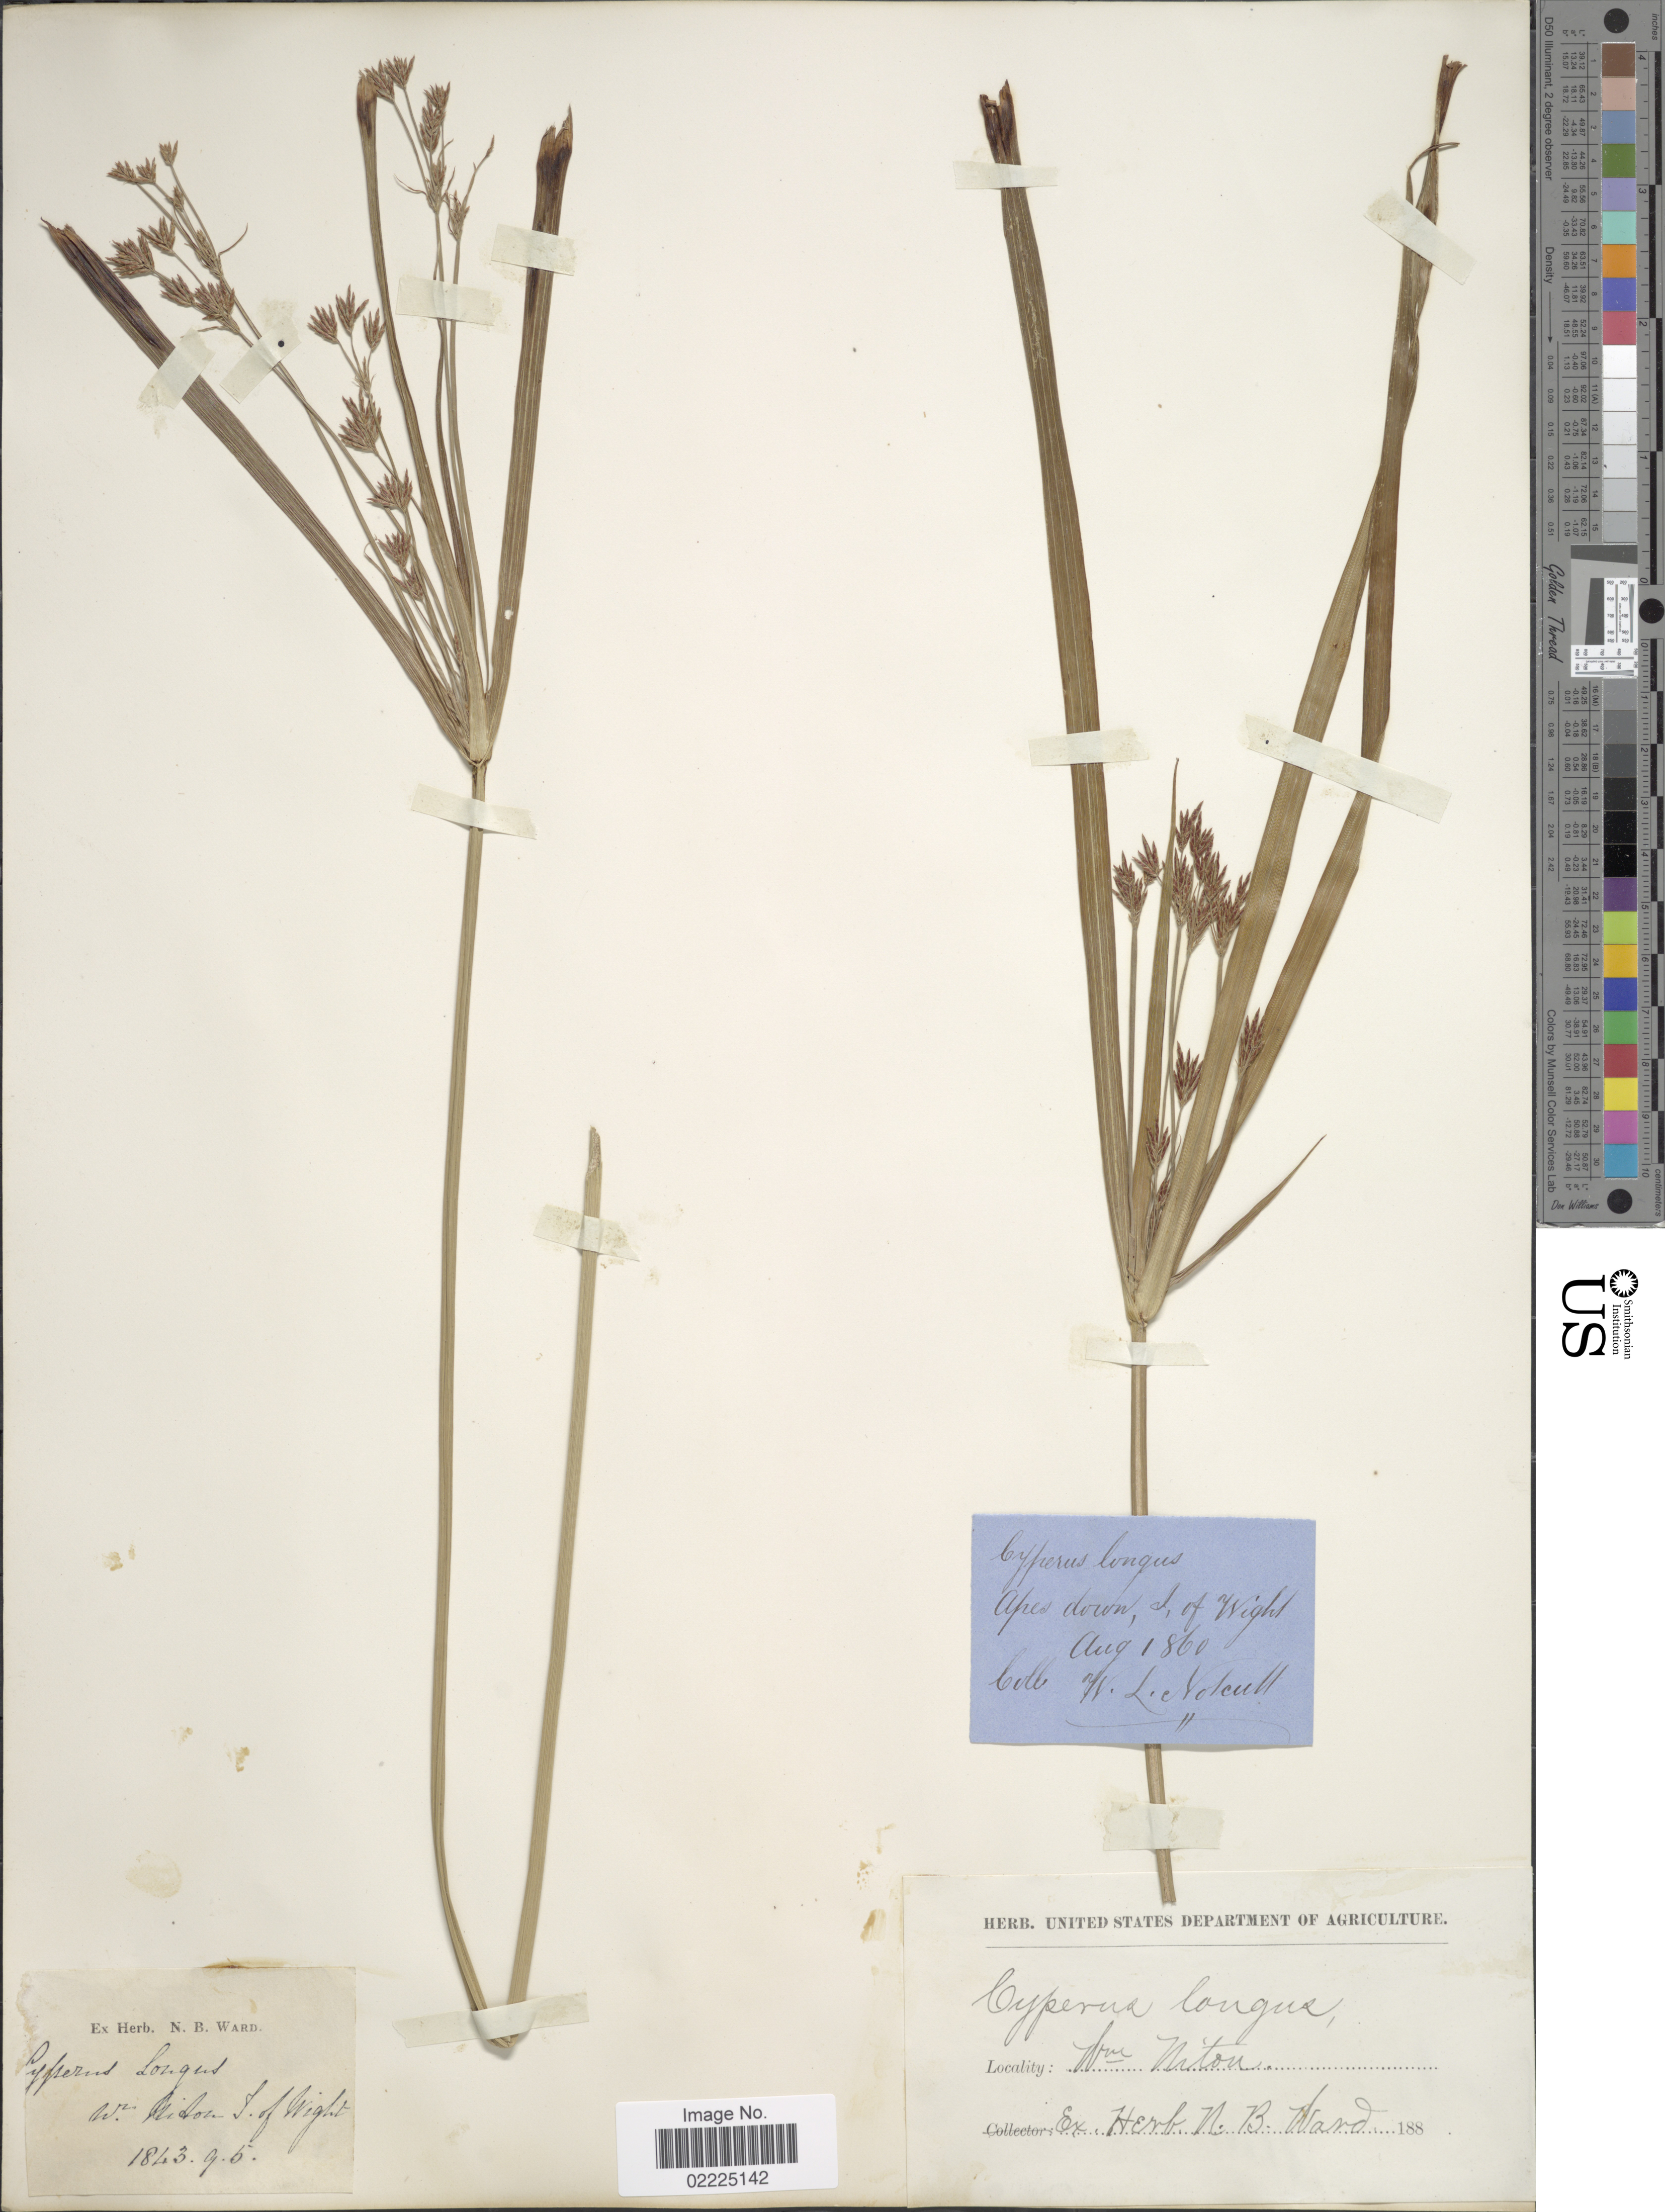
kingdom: Plantae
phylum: Tracheophyta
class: Liliopsida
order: Poales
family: Cyperaceae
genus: Cyperus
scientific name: Cyperus longus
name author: L.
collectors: ex Herb. N. B. Ward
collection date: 1860-08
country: United Kingdom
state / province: England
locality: Niton, Isle of Wight